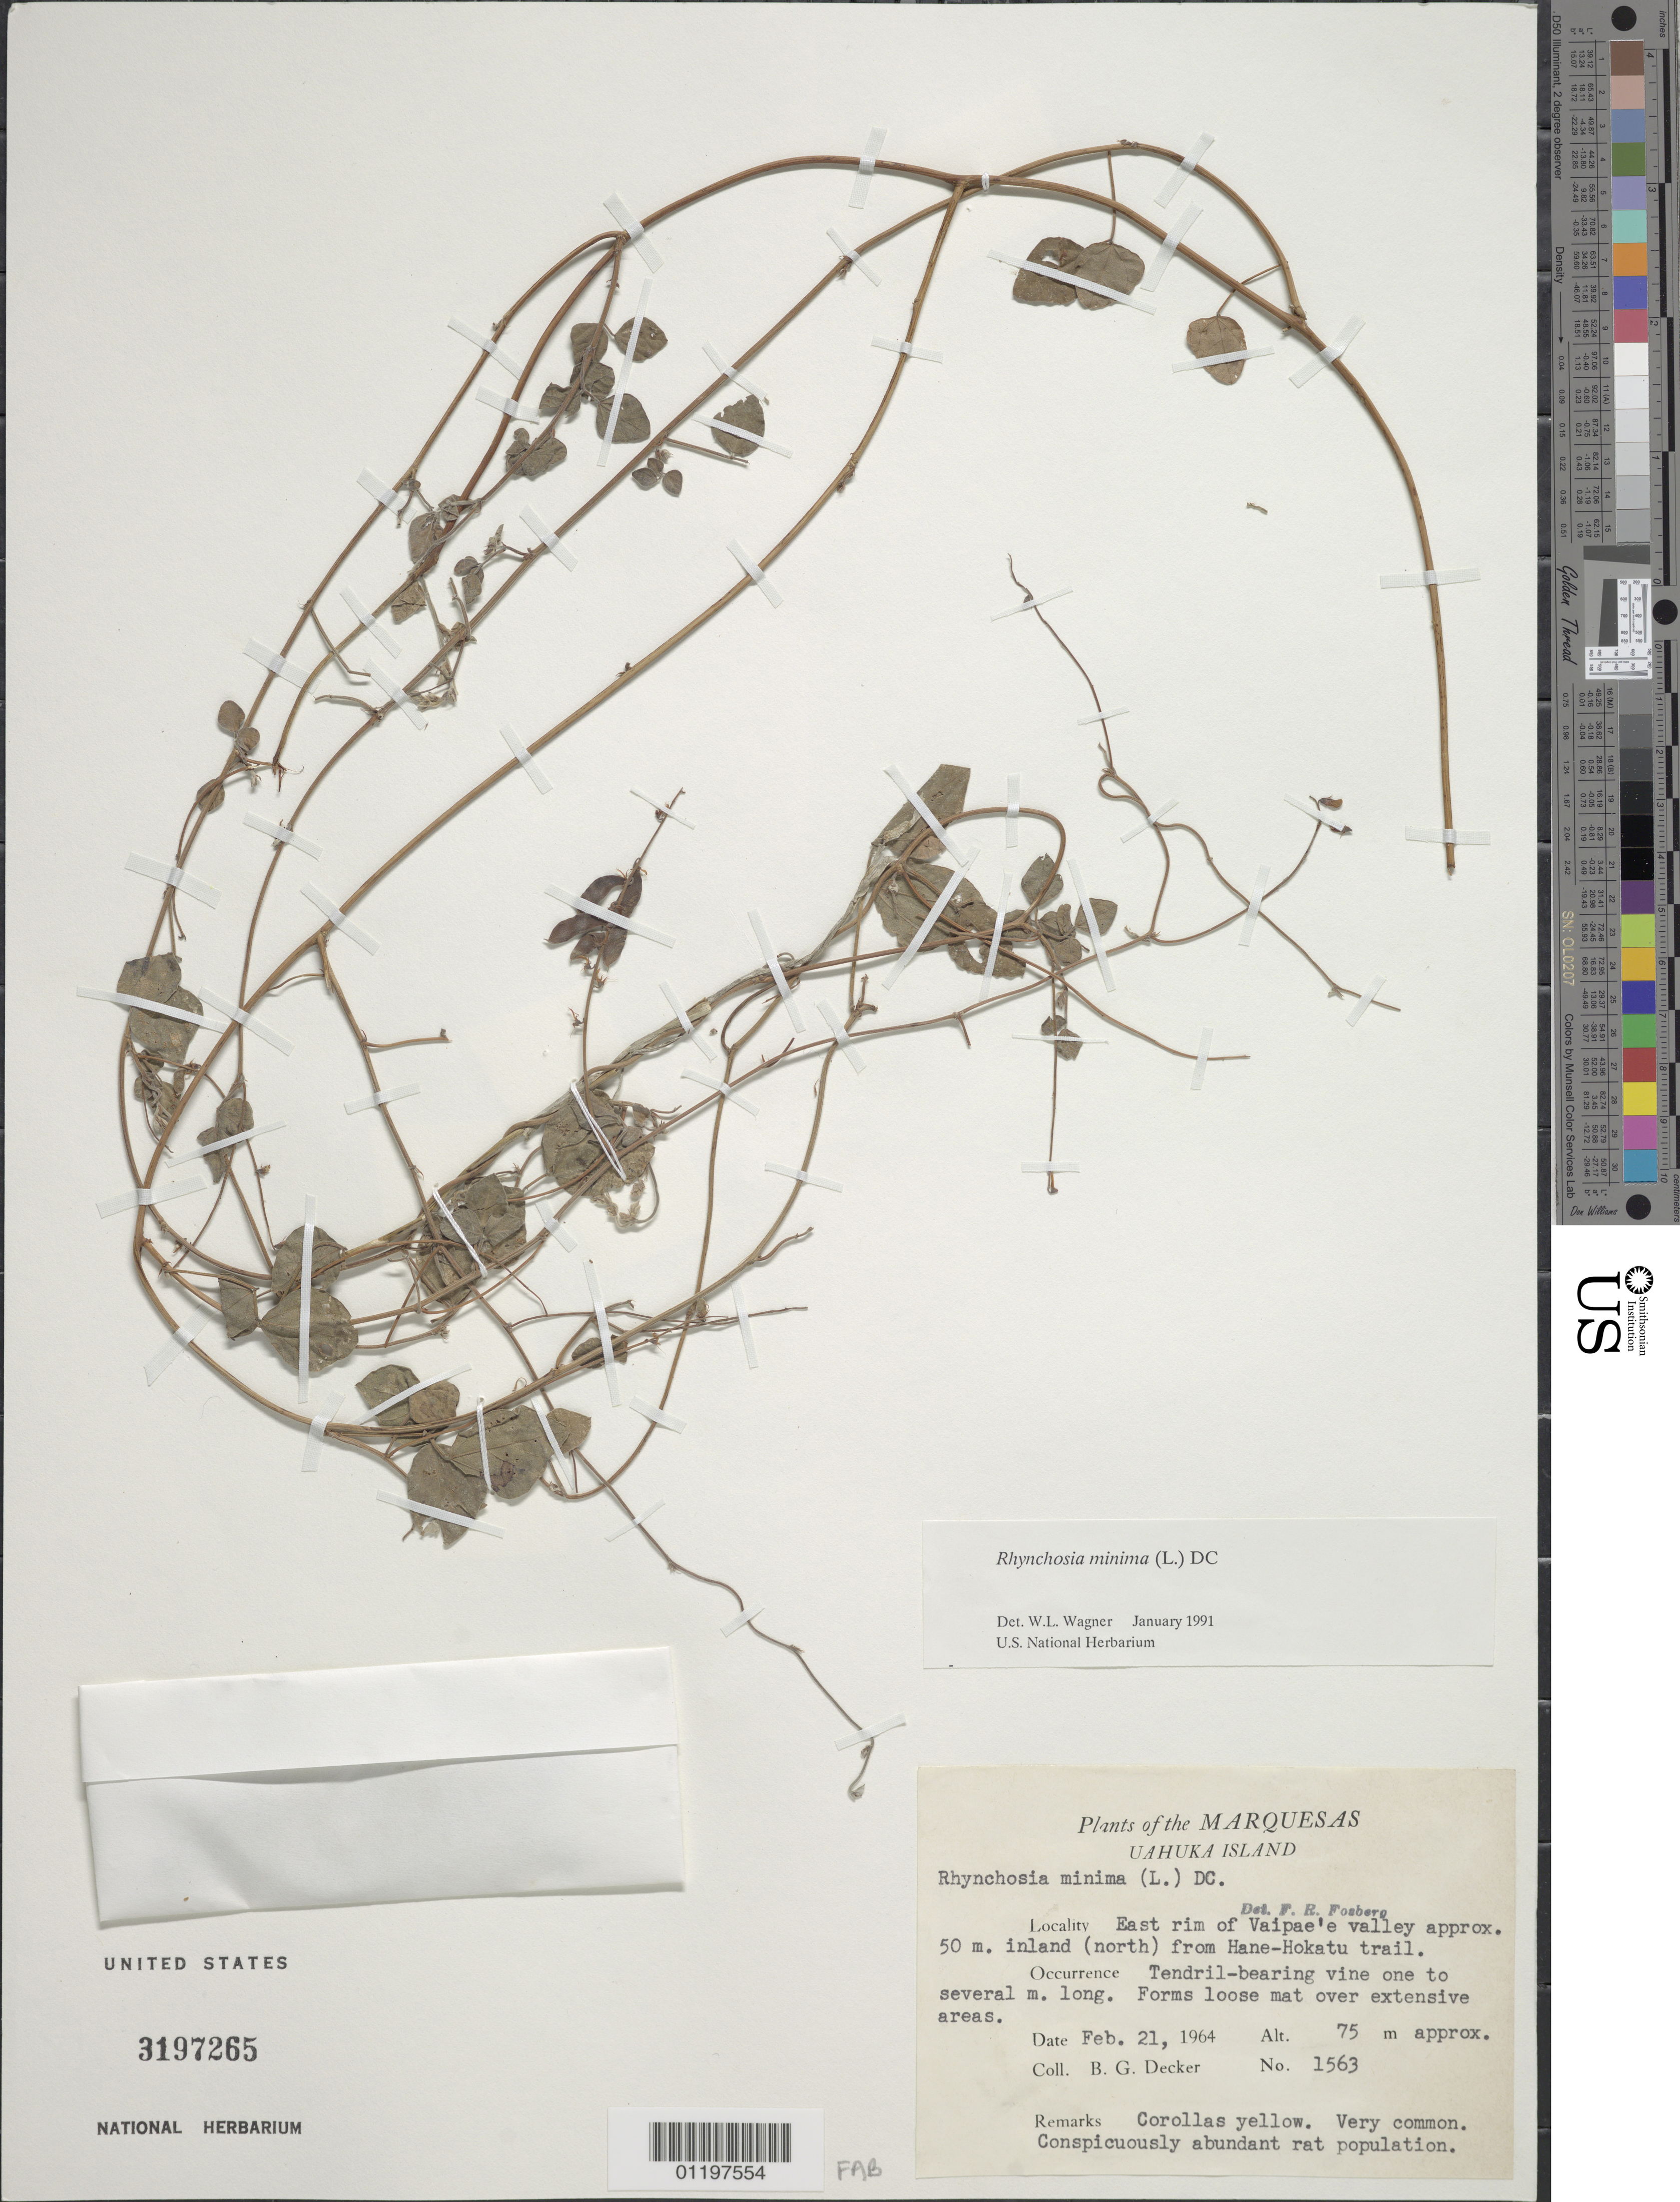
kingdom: Plantae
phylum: Tracheophyta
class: Magnoliopsida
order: Fabales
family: Fabaceae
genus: Rhynchosia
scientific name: Rhynchosia minima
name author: (L.) DC.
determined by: Wagner, W. L., (BOT), Smithsonian Institution - National Museum of Natural History (UNITED STATES)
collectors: B. G. Decker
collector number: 1563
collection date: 1964-02-21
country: French Polynesia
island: Ua Huka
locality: E rim of Vaipae'e Valley, 50 m inland from Hane-Hokatu Trail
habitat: Very common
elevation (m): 75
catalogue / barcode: US 3197265